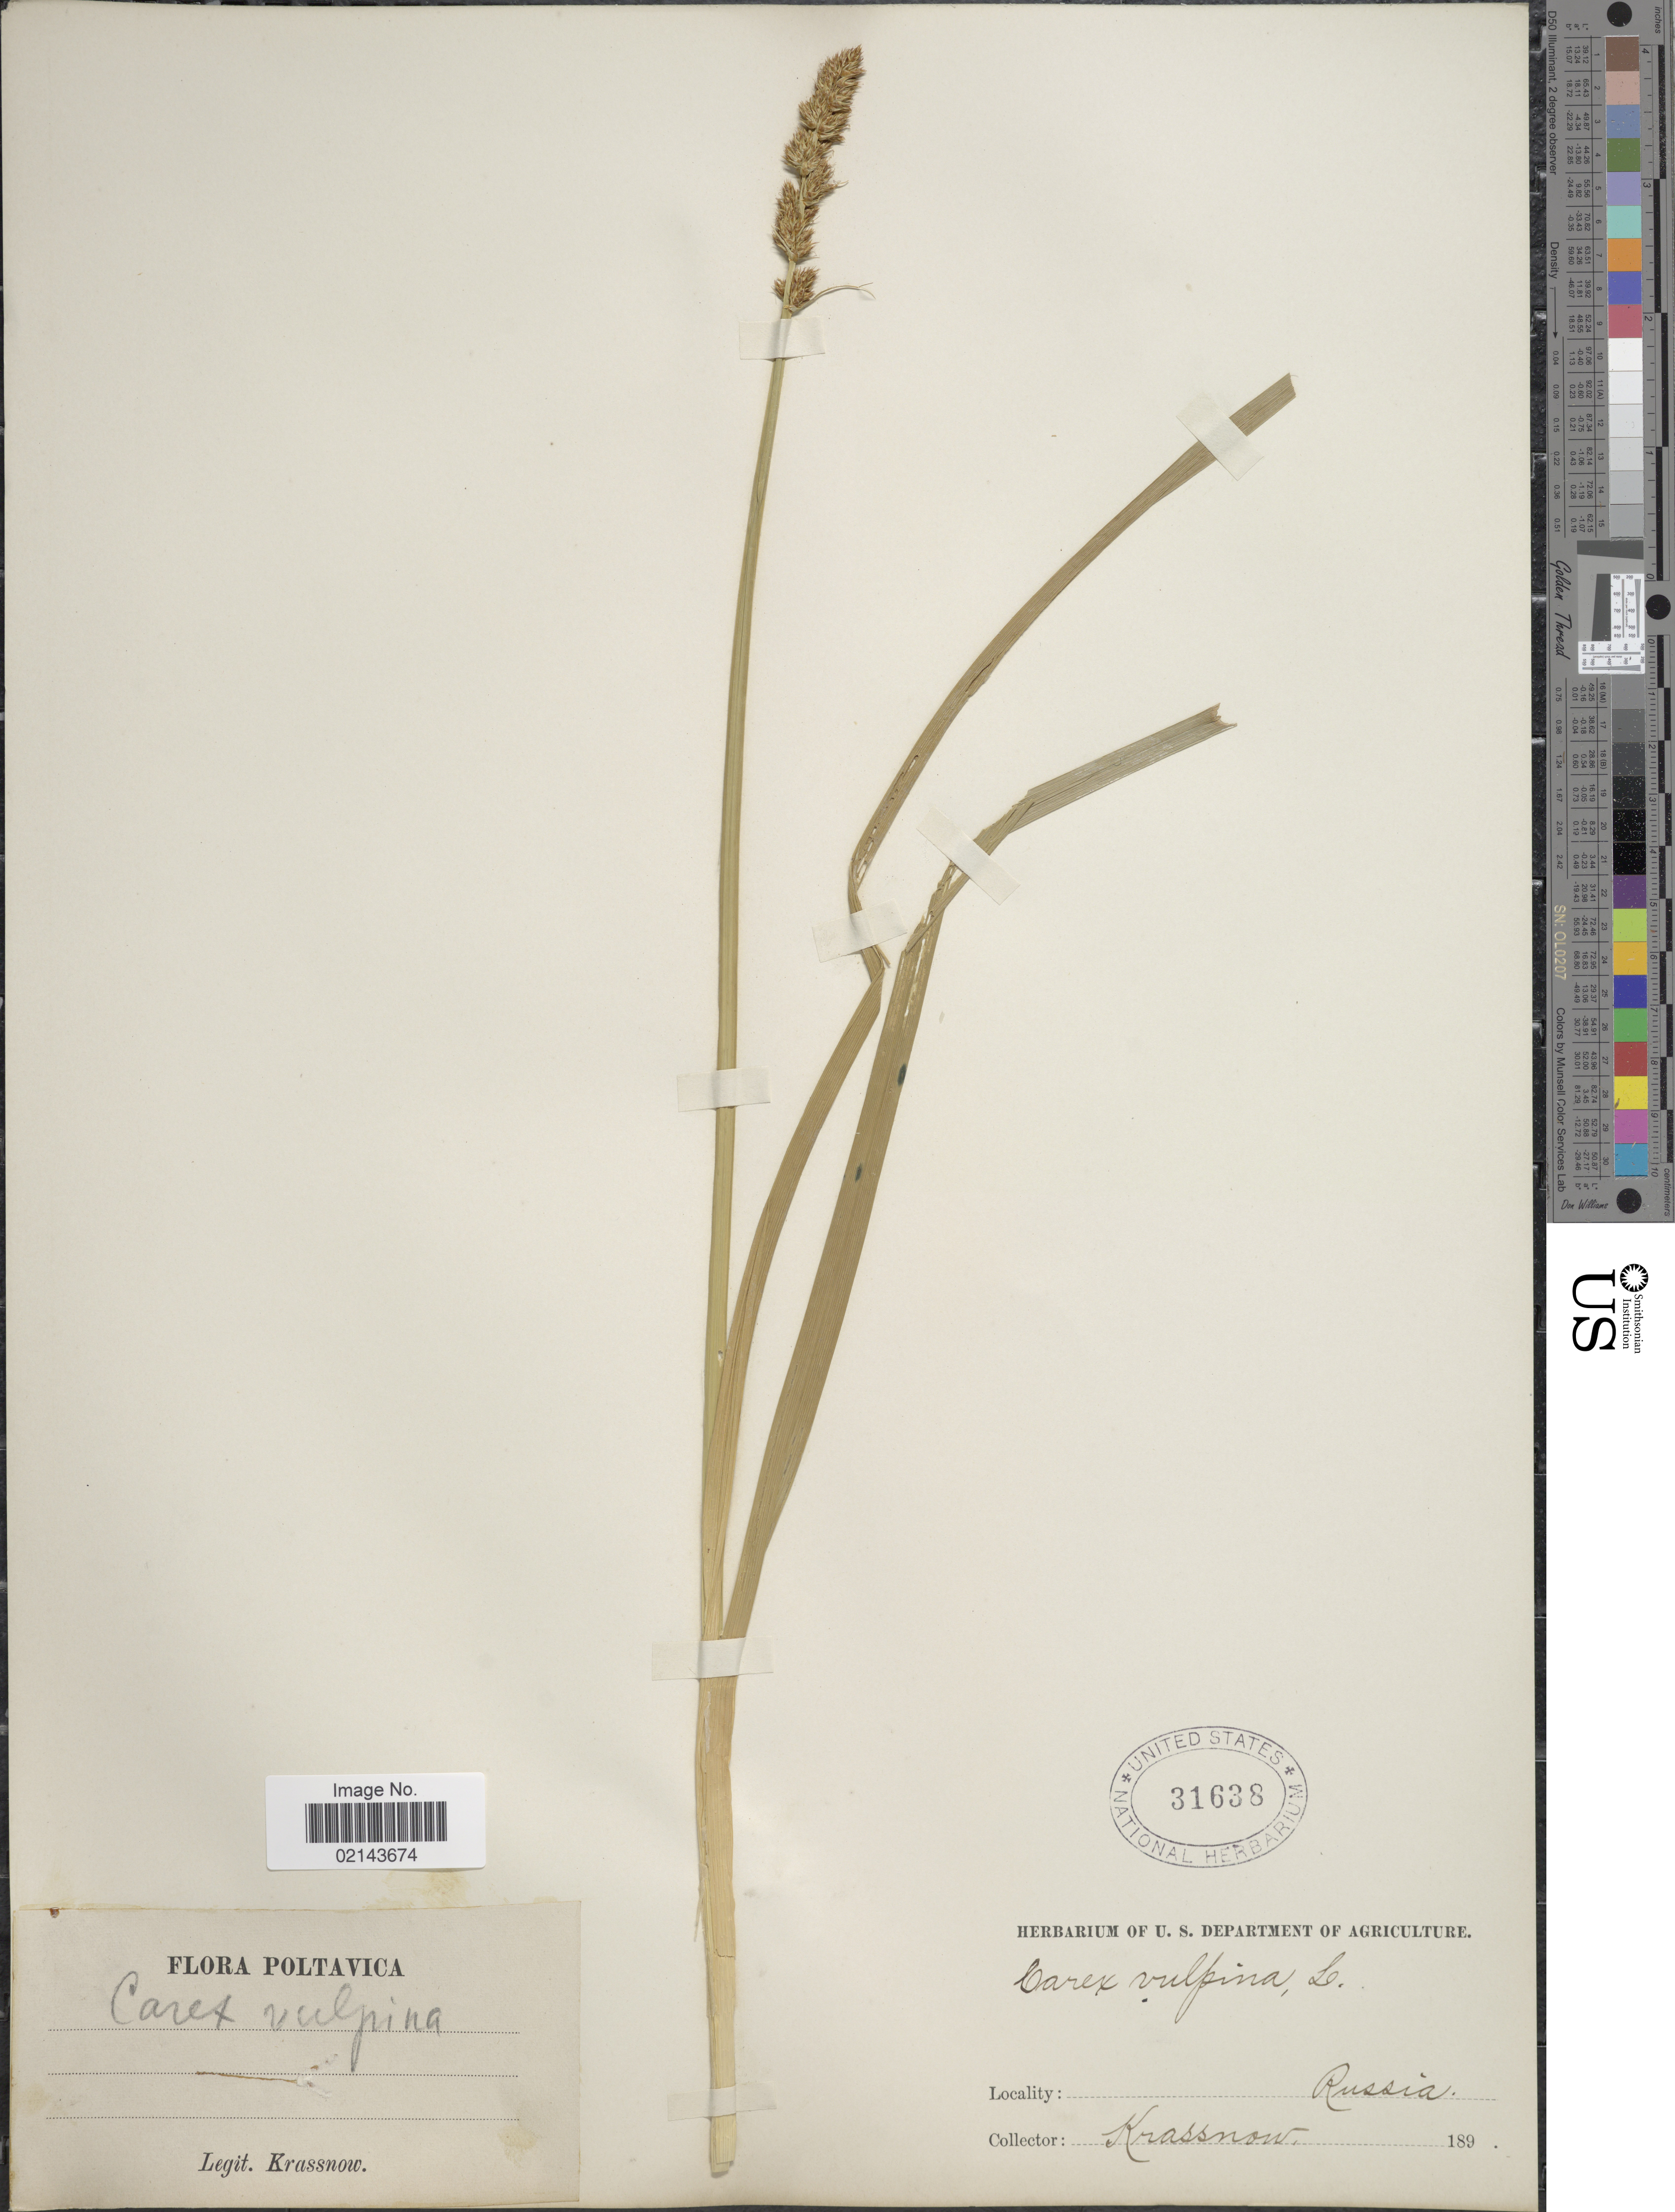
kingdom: Plantae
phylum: Tracheophyta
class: Liliopsida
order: Poales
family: Cyperaceae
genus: Carex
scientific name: Carex vulpina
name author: L.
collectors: -. Krassnow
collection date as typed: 189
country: Ukraine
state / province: Poltava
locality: Russia, Poltavica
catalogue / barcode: US 31638